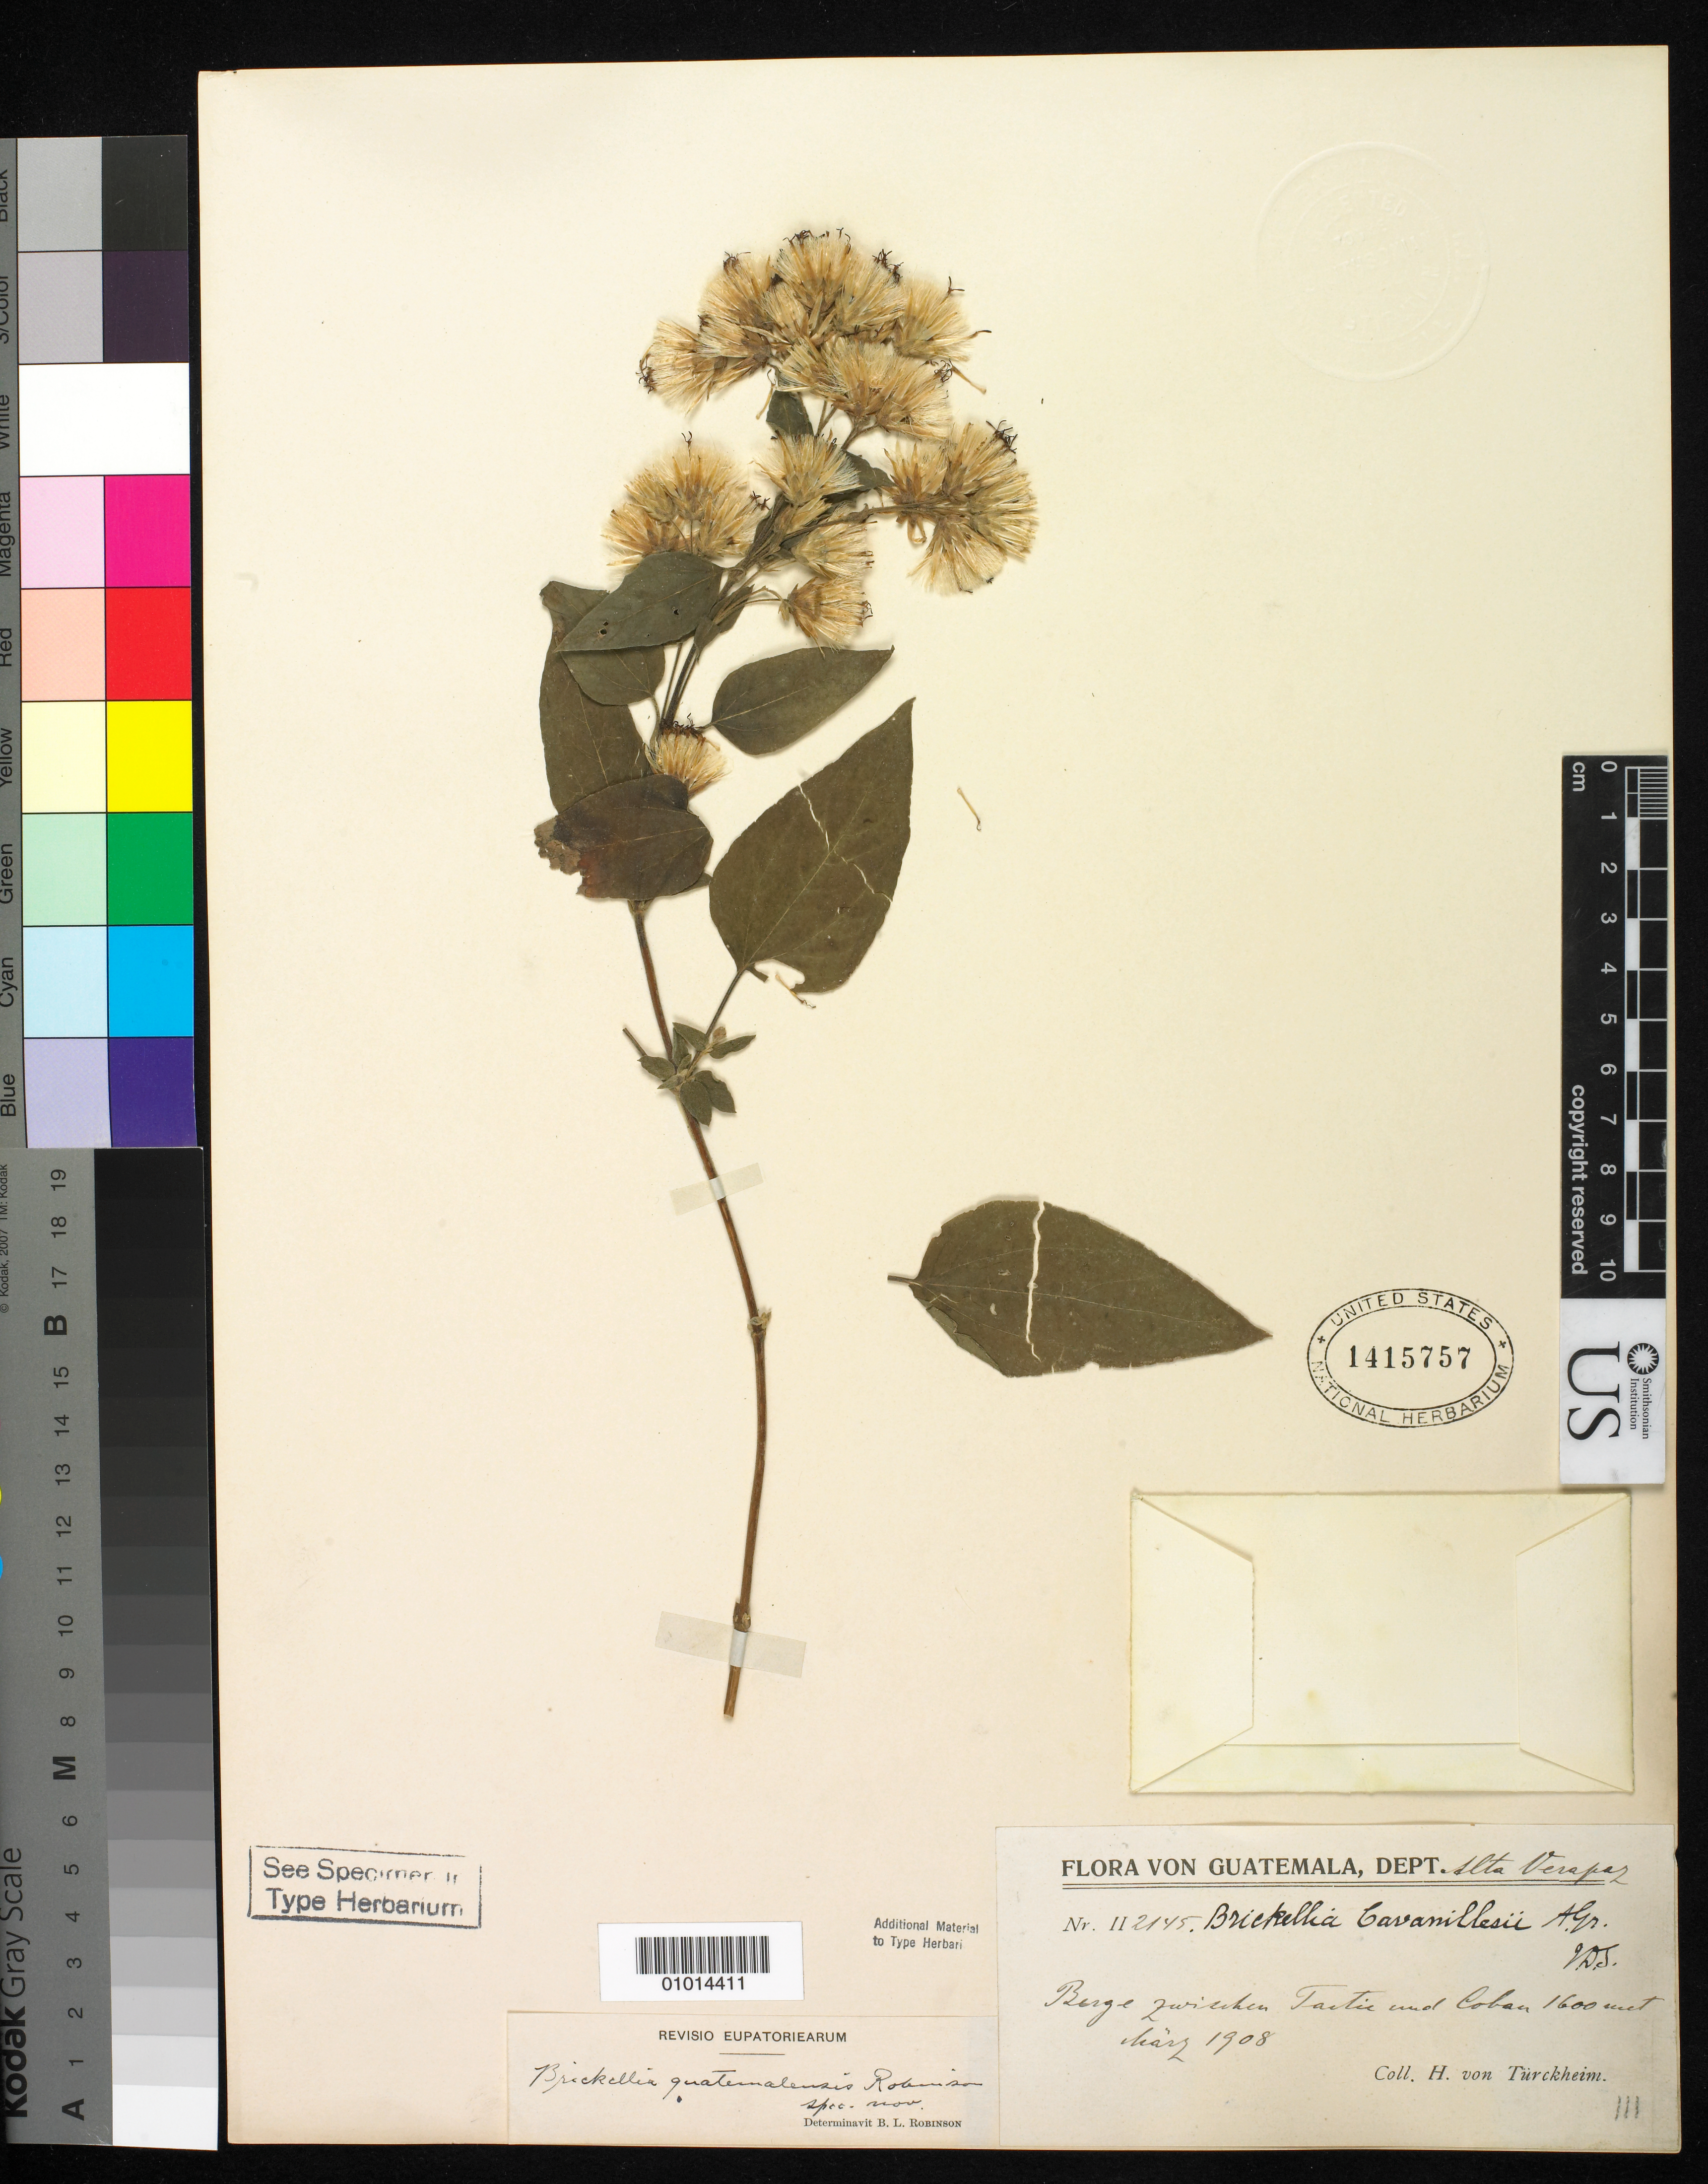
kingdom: Plantae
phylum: Tracheophyta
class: Magnoliopsida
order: Asterales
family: Asteraceae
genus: Brickellia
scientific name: Brickellia guatemalensis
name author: B.L. Rob.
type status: Type Collection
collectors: H. von Türckheim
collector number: II. 2145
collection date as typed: Mar 1908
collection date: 1908-03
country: Guatemala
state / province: Alta Verapaz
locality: Between Cobán and Tactic.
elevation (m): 1600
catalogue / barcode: US 1415757